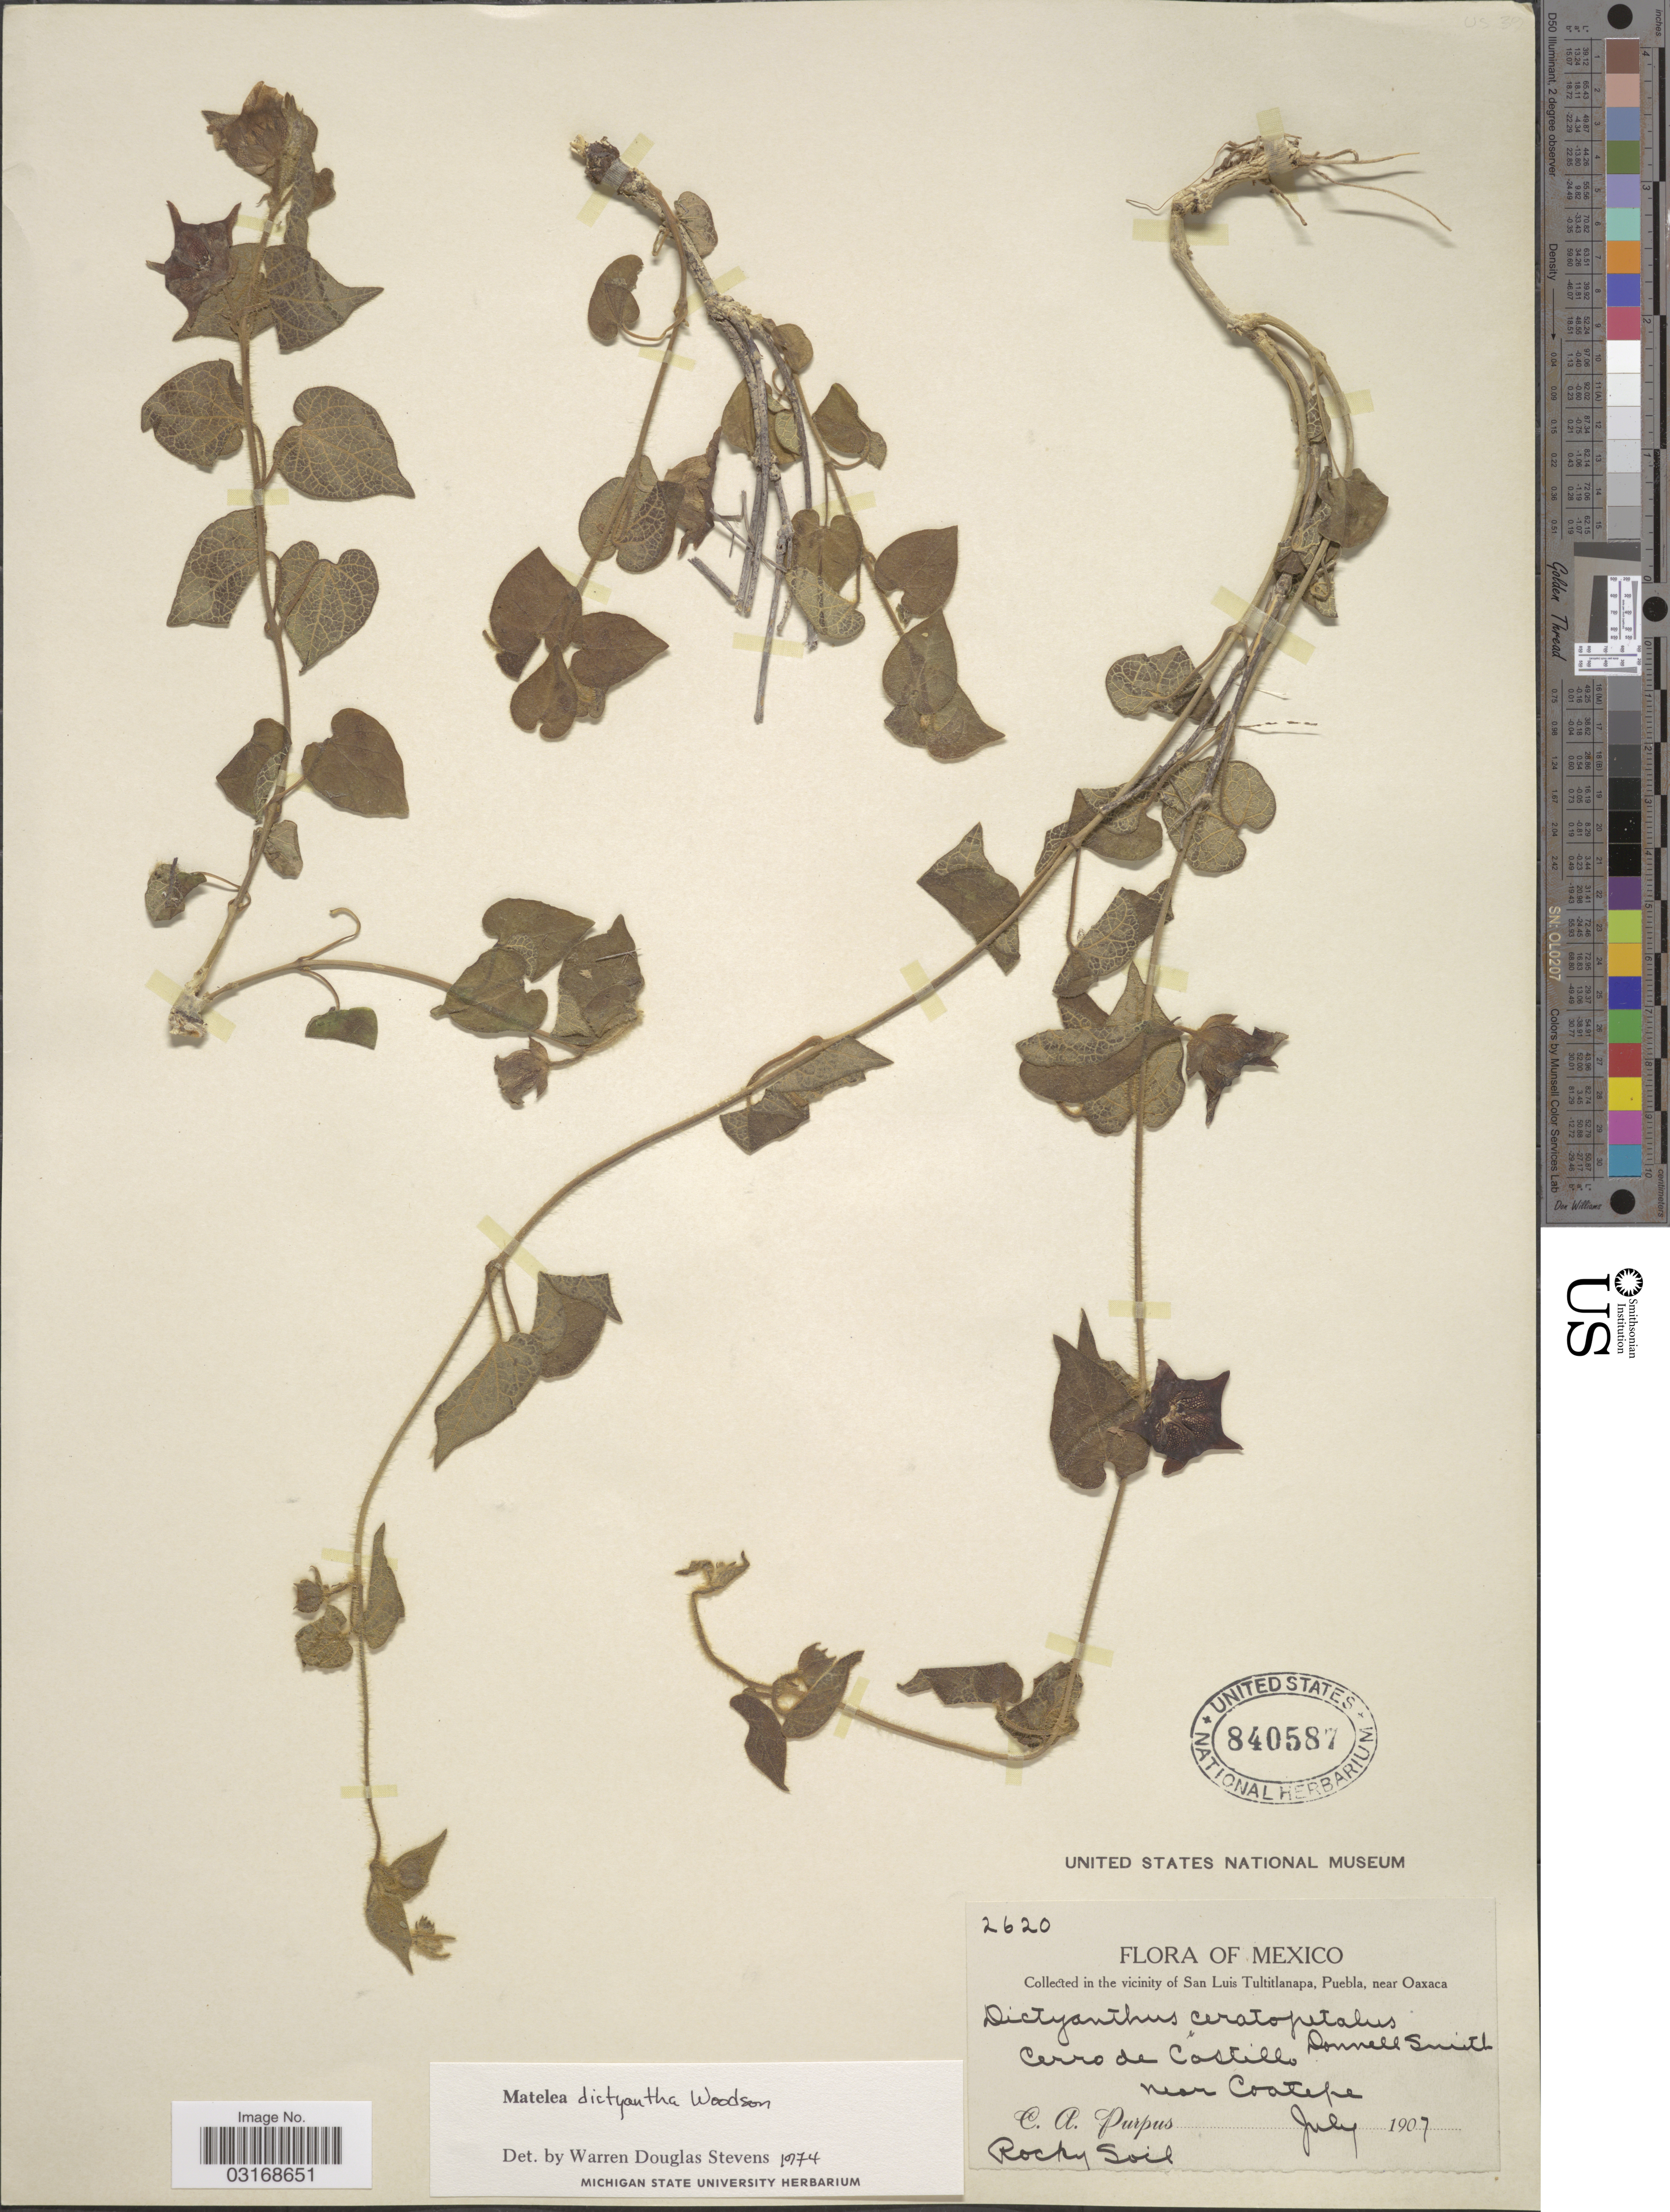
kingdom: Plantae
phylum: Tracheophyta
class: Magnoliopsida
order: Gentianales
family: Apocynaceae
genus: Matelea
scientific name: Matelea dictyantha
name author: Woodson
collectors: C. A. Purpus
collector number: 2620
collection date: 1907-07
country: Mexico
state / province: Puebla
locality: In the vicinity of San Luis Tultitlanapa, near Oaxaca. Cerro de Castillo near Coatepec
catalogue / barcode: US 840587